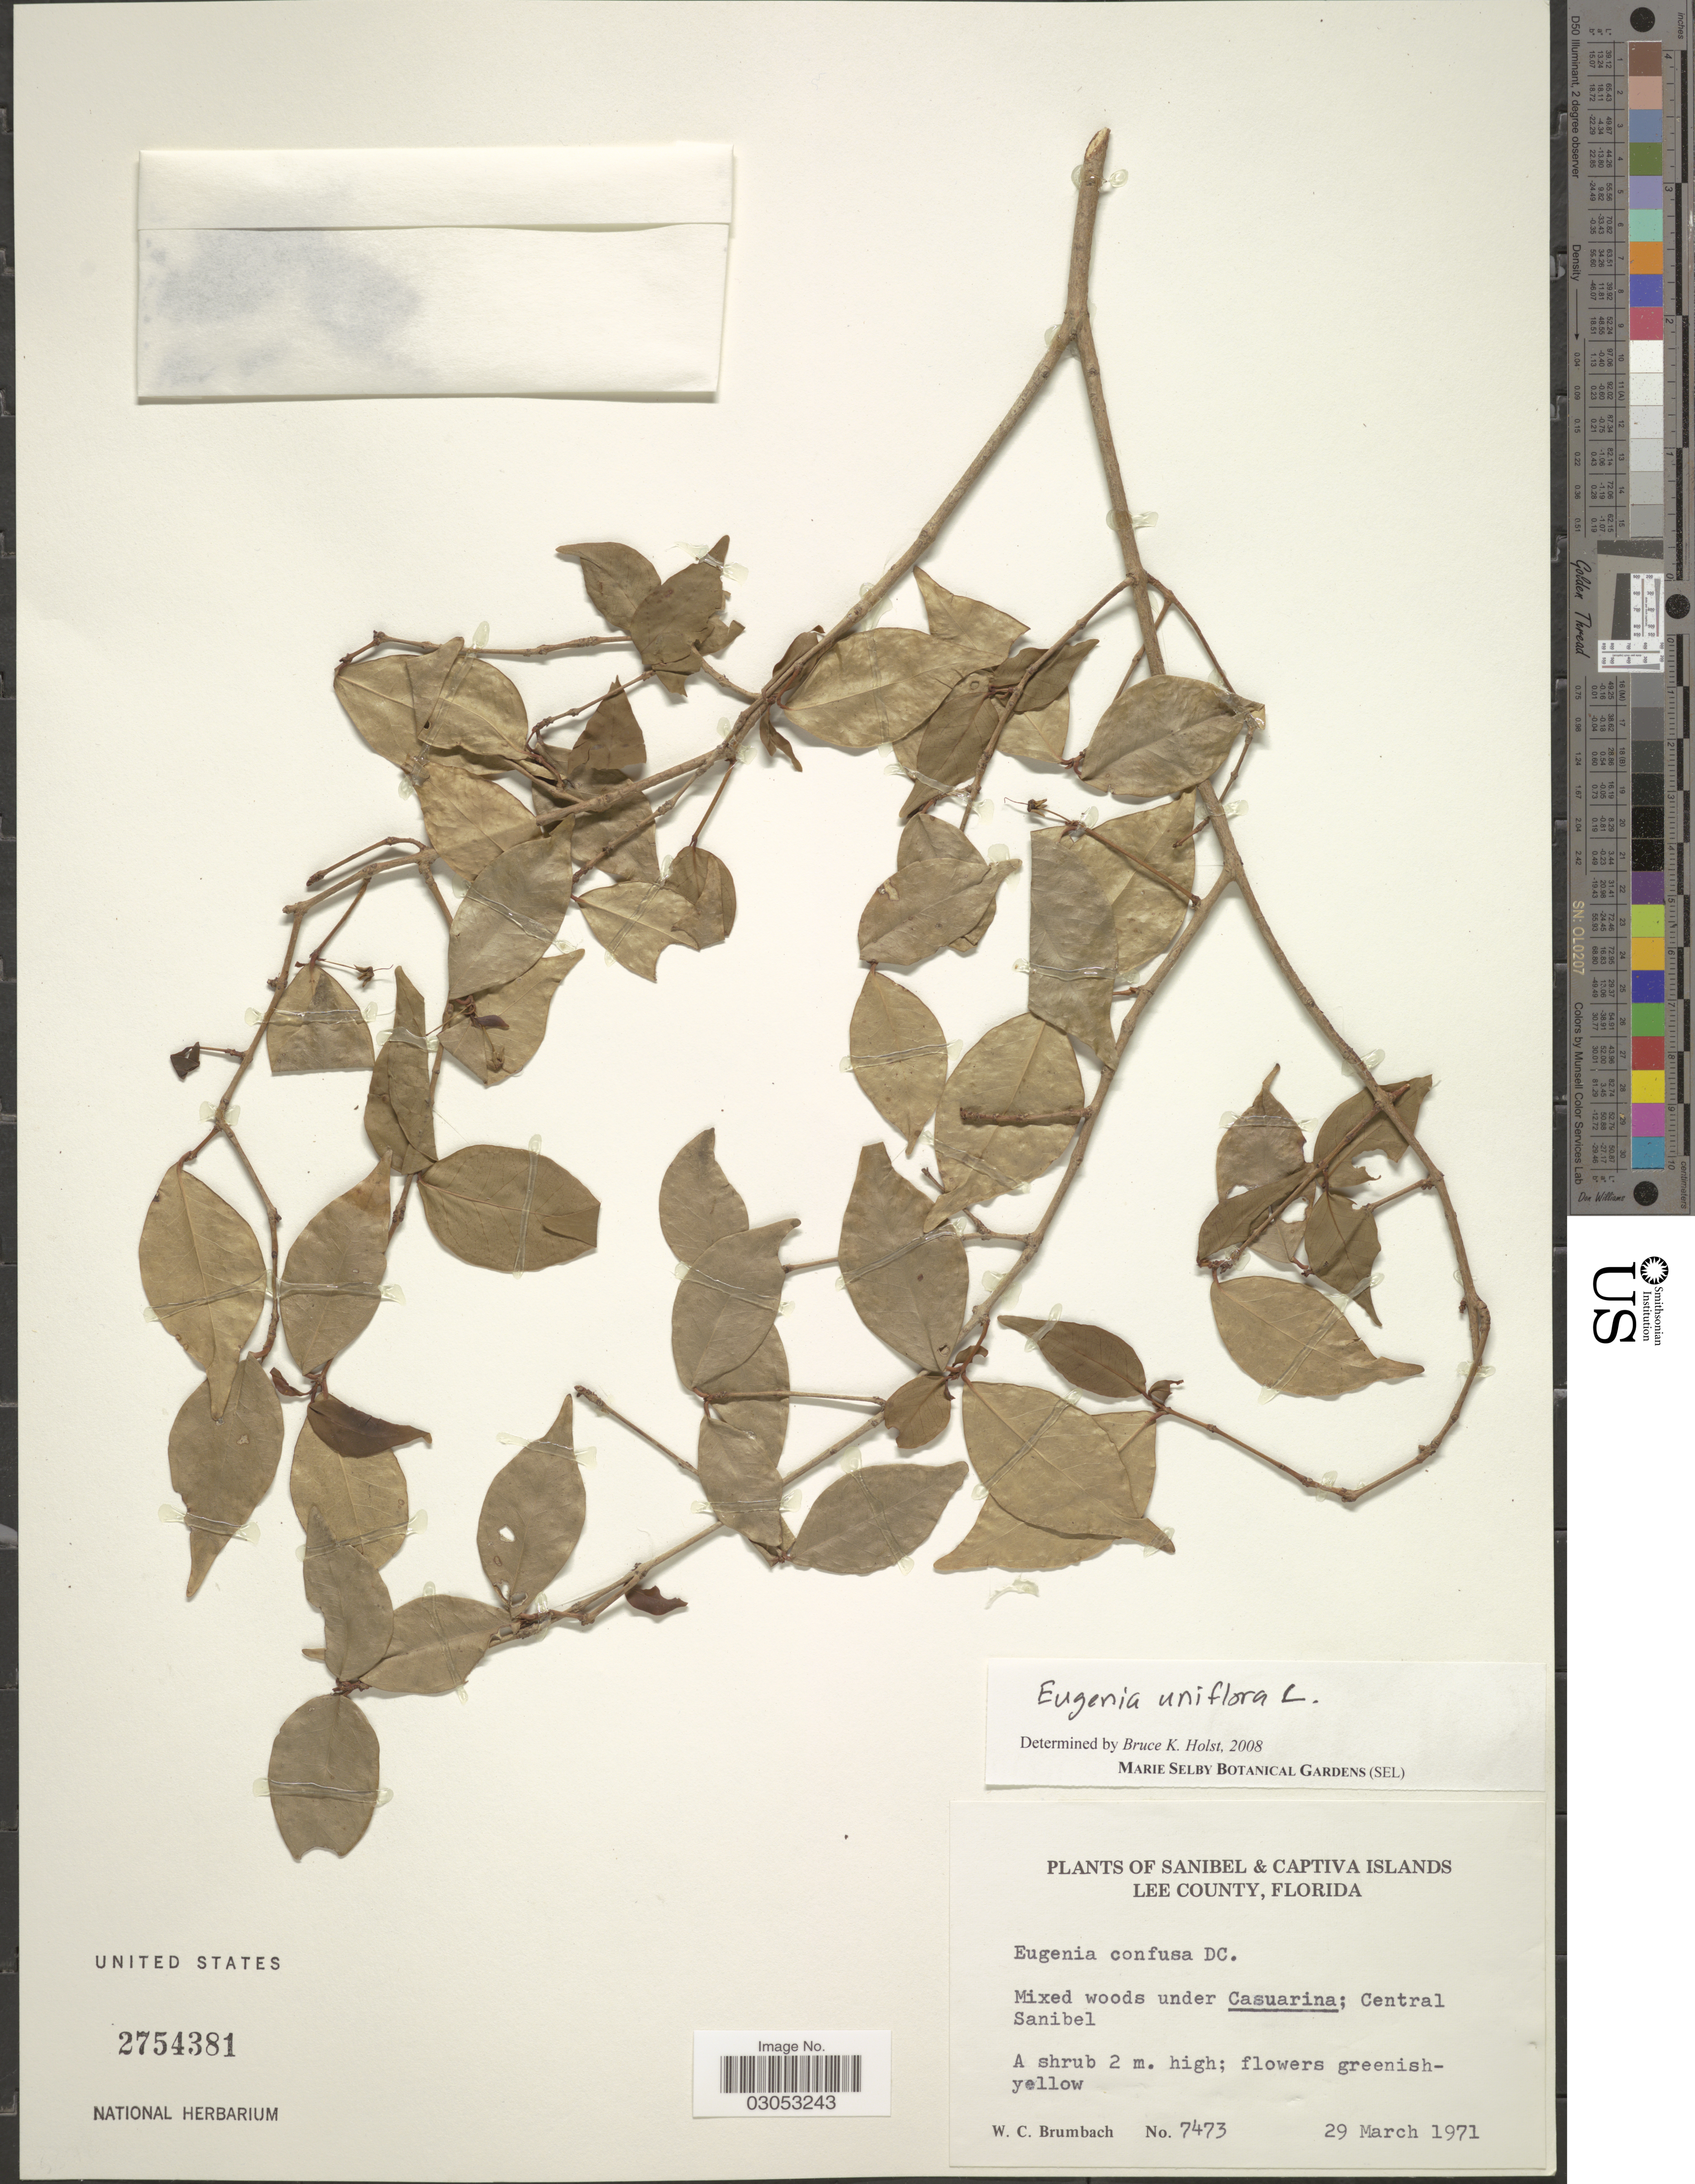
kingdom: Plantae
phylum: Tracheophyta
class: Magnoliopsida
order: Myrtales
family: Myrtaceae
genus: Eugenia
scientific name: Eugenia uniflora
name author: L.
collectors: W. C. Brumbach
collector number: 7473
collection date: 1971-03-29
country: United States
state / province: Florida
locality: Sanibel & Captiva Islands, Lee County, Central Sanibel.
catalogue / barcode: US 2754381